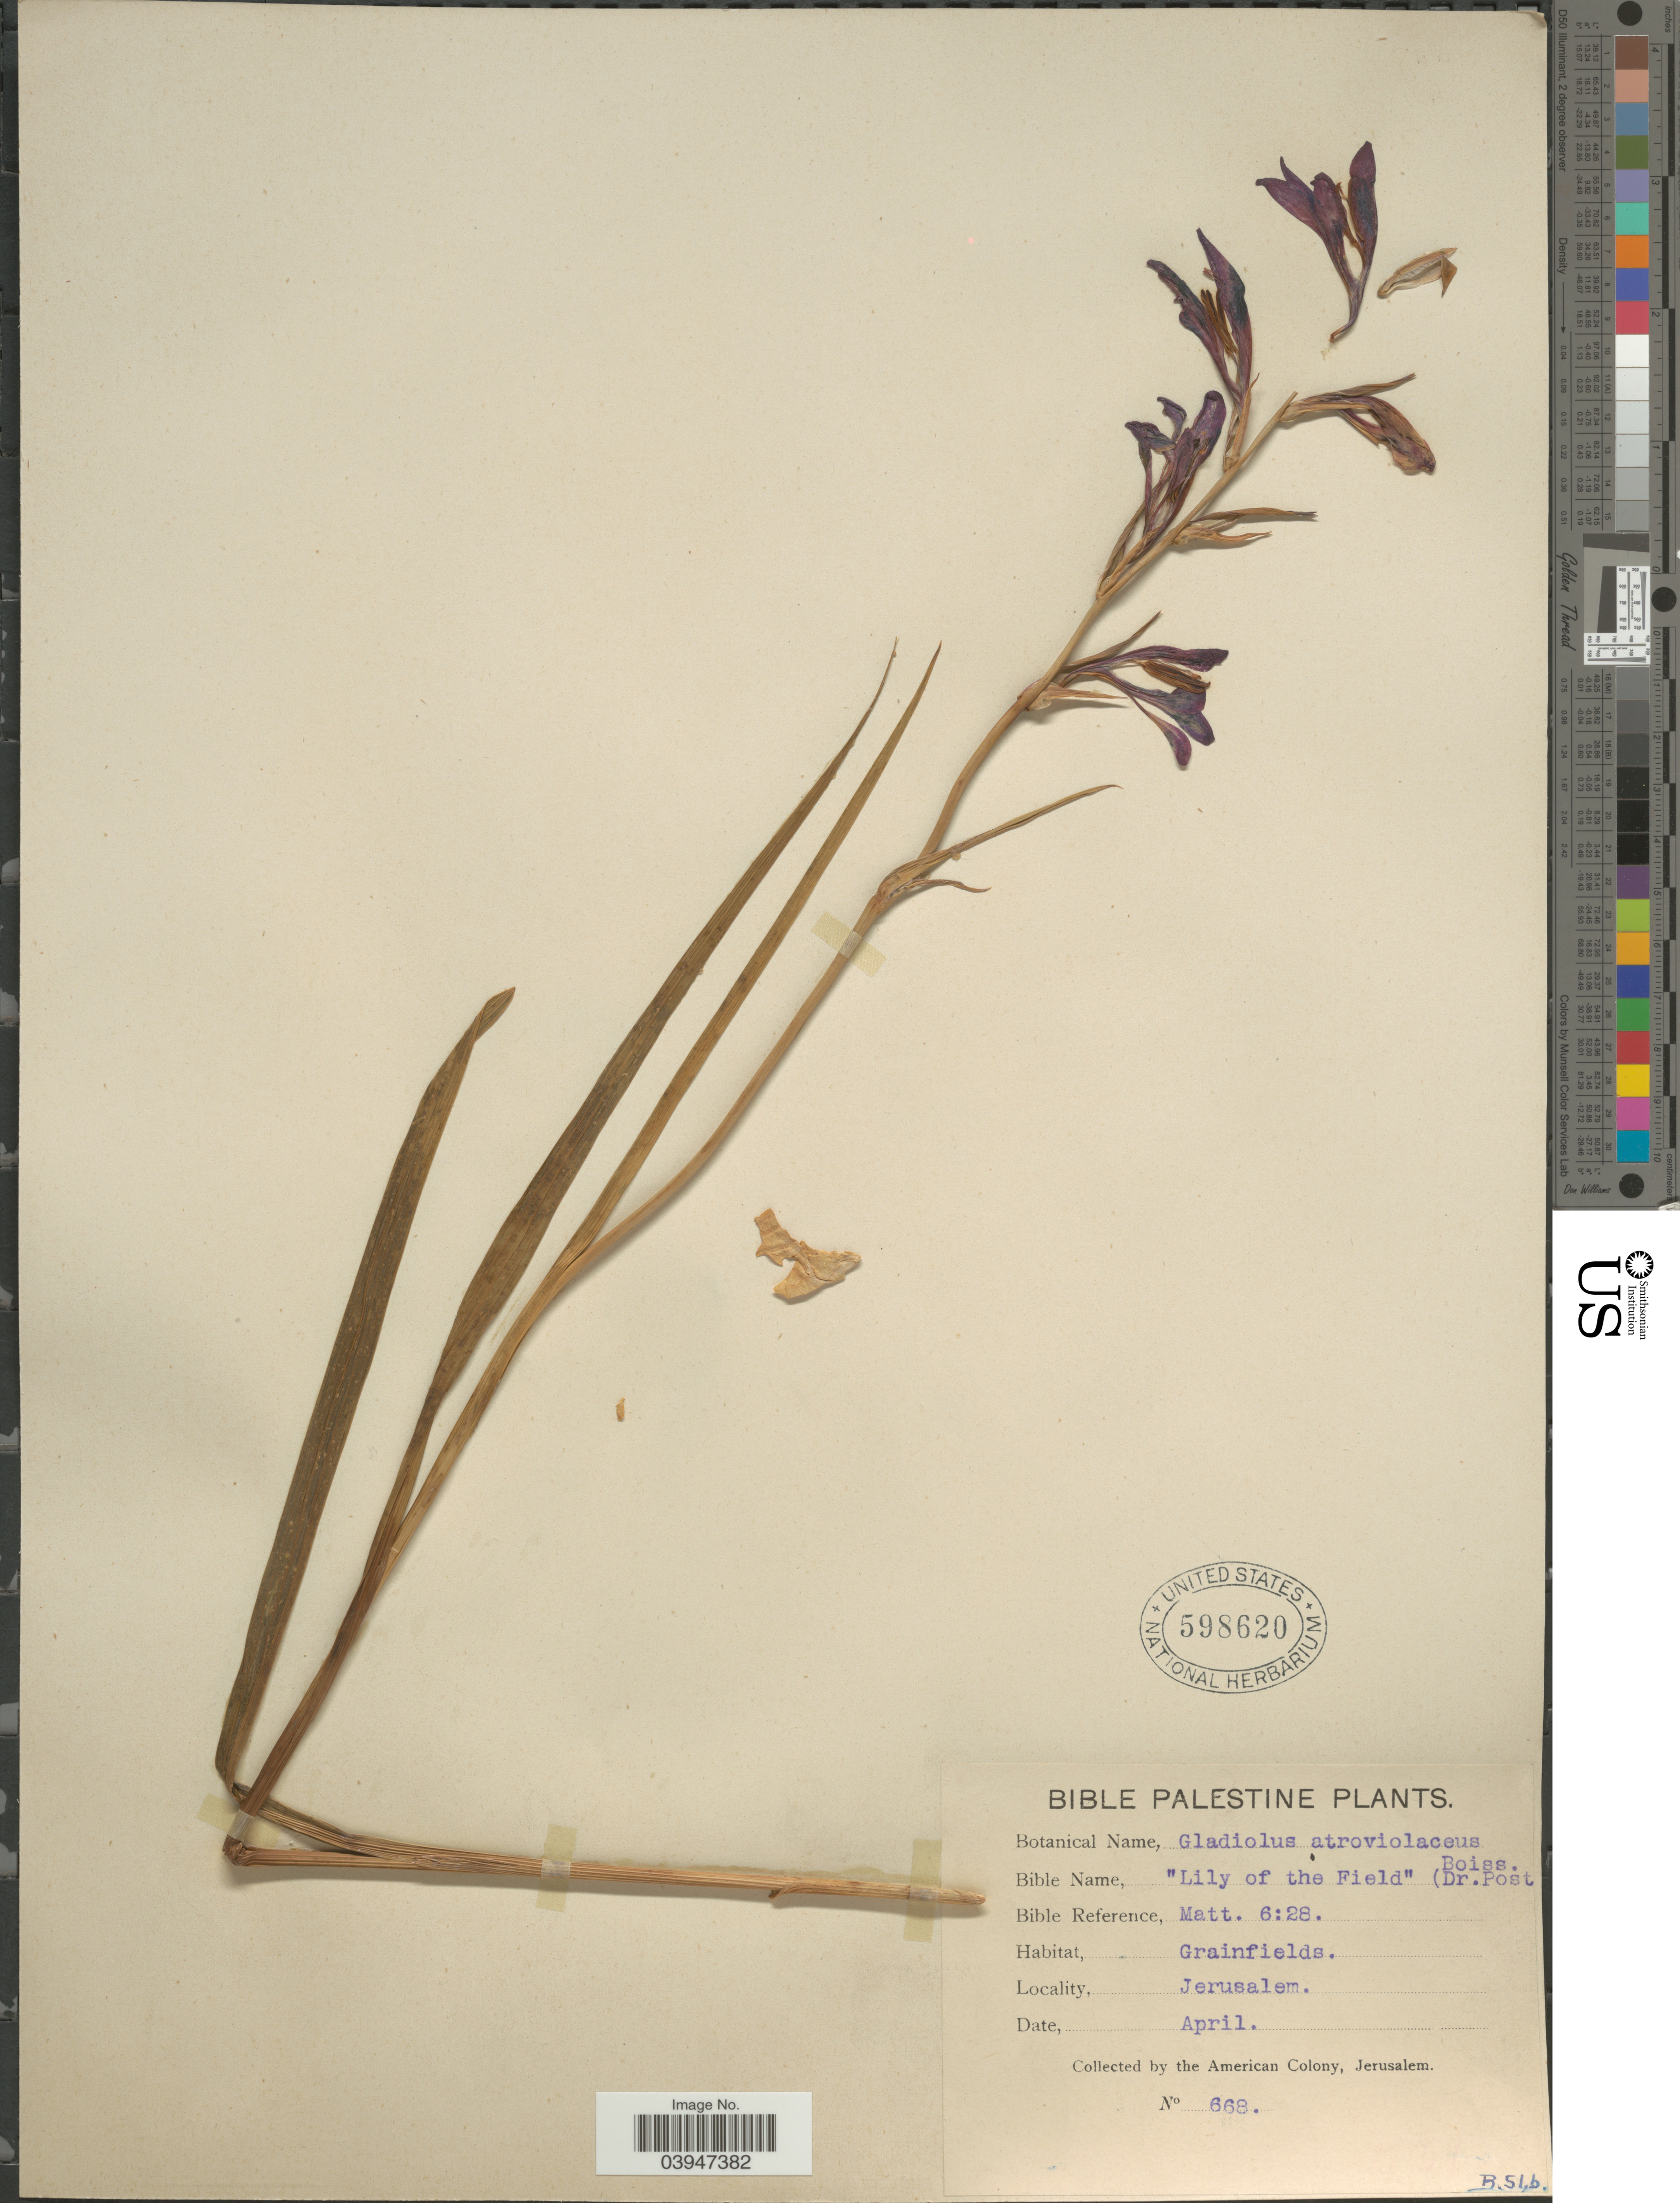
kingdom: Plantae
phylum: Tracheophyta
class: Liliopsida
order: Asparagales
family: Iridaceae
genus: Gladiolus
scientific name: Gladiolus atroviolaceus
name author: Boiss.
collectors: American Colony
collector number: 668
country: Israel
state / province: Jerusalem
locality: Grainfields.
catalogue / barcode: US 598620